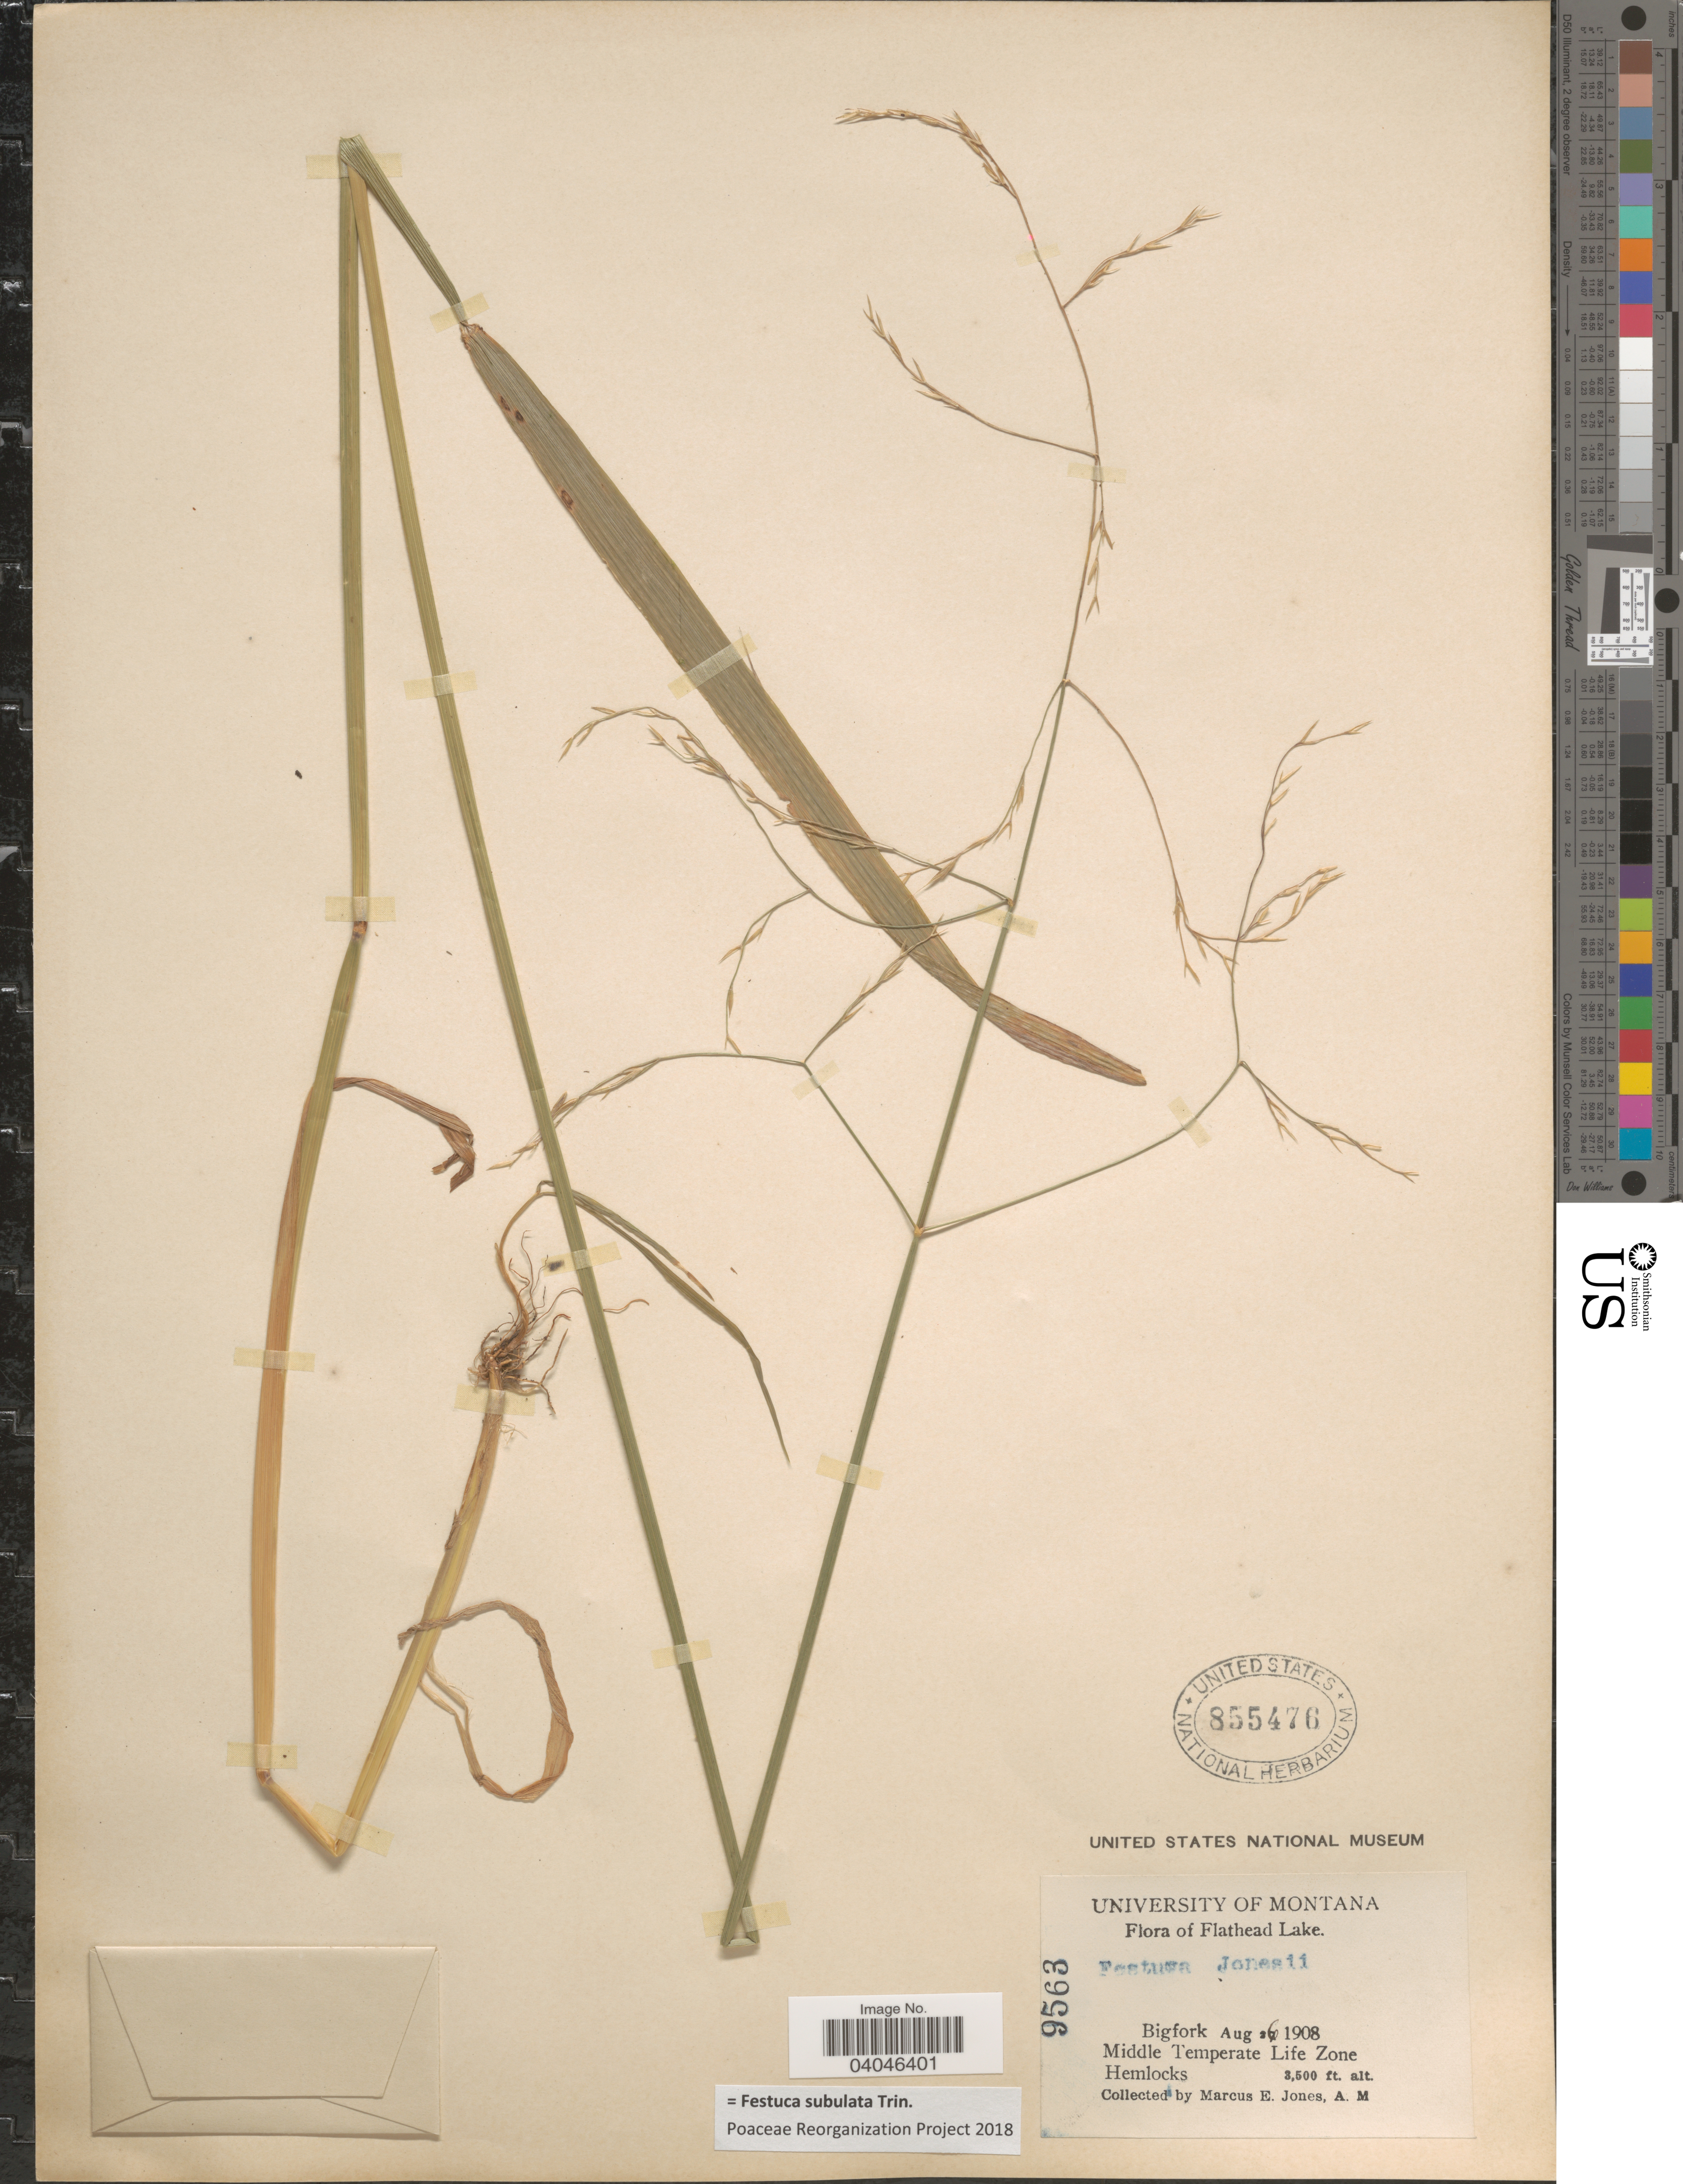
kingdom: Plantae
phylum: Tracheophyta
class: Liliopsida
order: Poales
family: Poaceae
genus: Festuca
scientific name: Festuca subulata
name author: Trin.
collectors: M. E. Jones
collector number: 9563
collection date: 1908-08-26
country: United States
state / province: Montana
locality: Flathead Lake. Bigfork. Middle Temperate Life Zone Hemlocks.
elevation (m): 1067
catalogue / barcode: US 855476